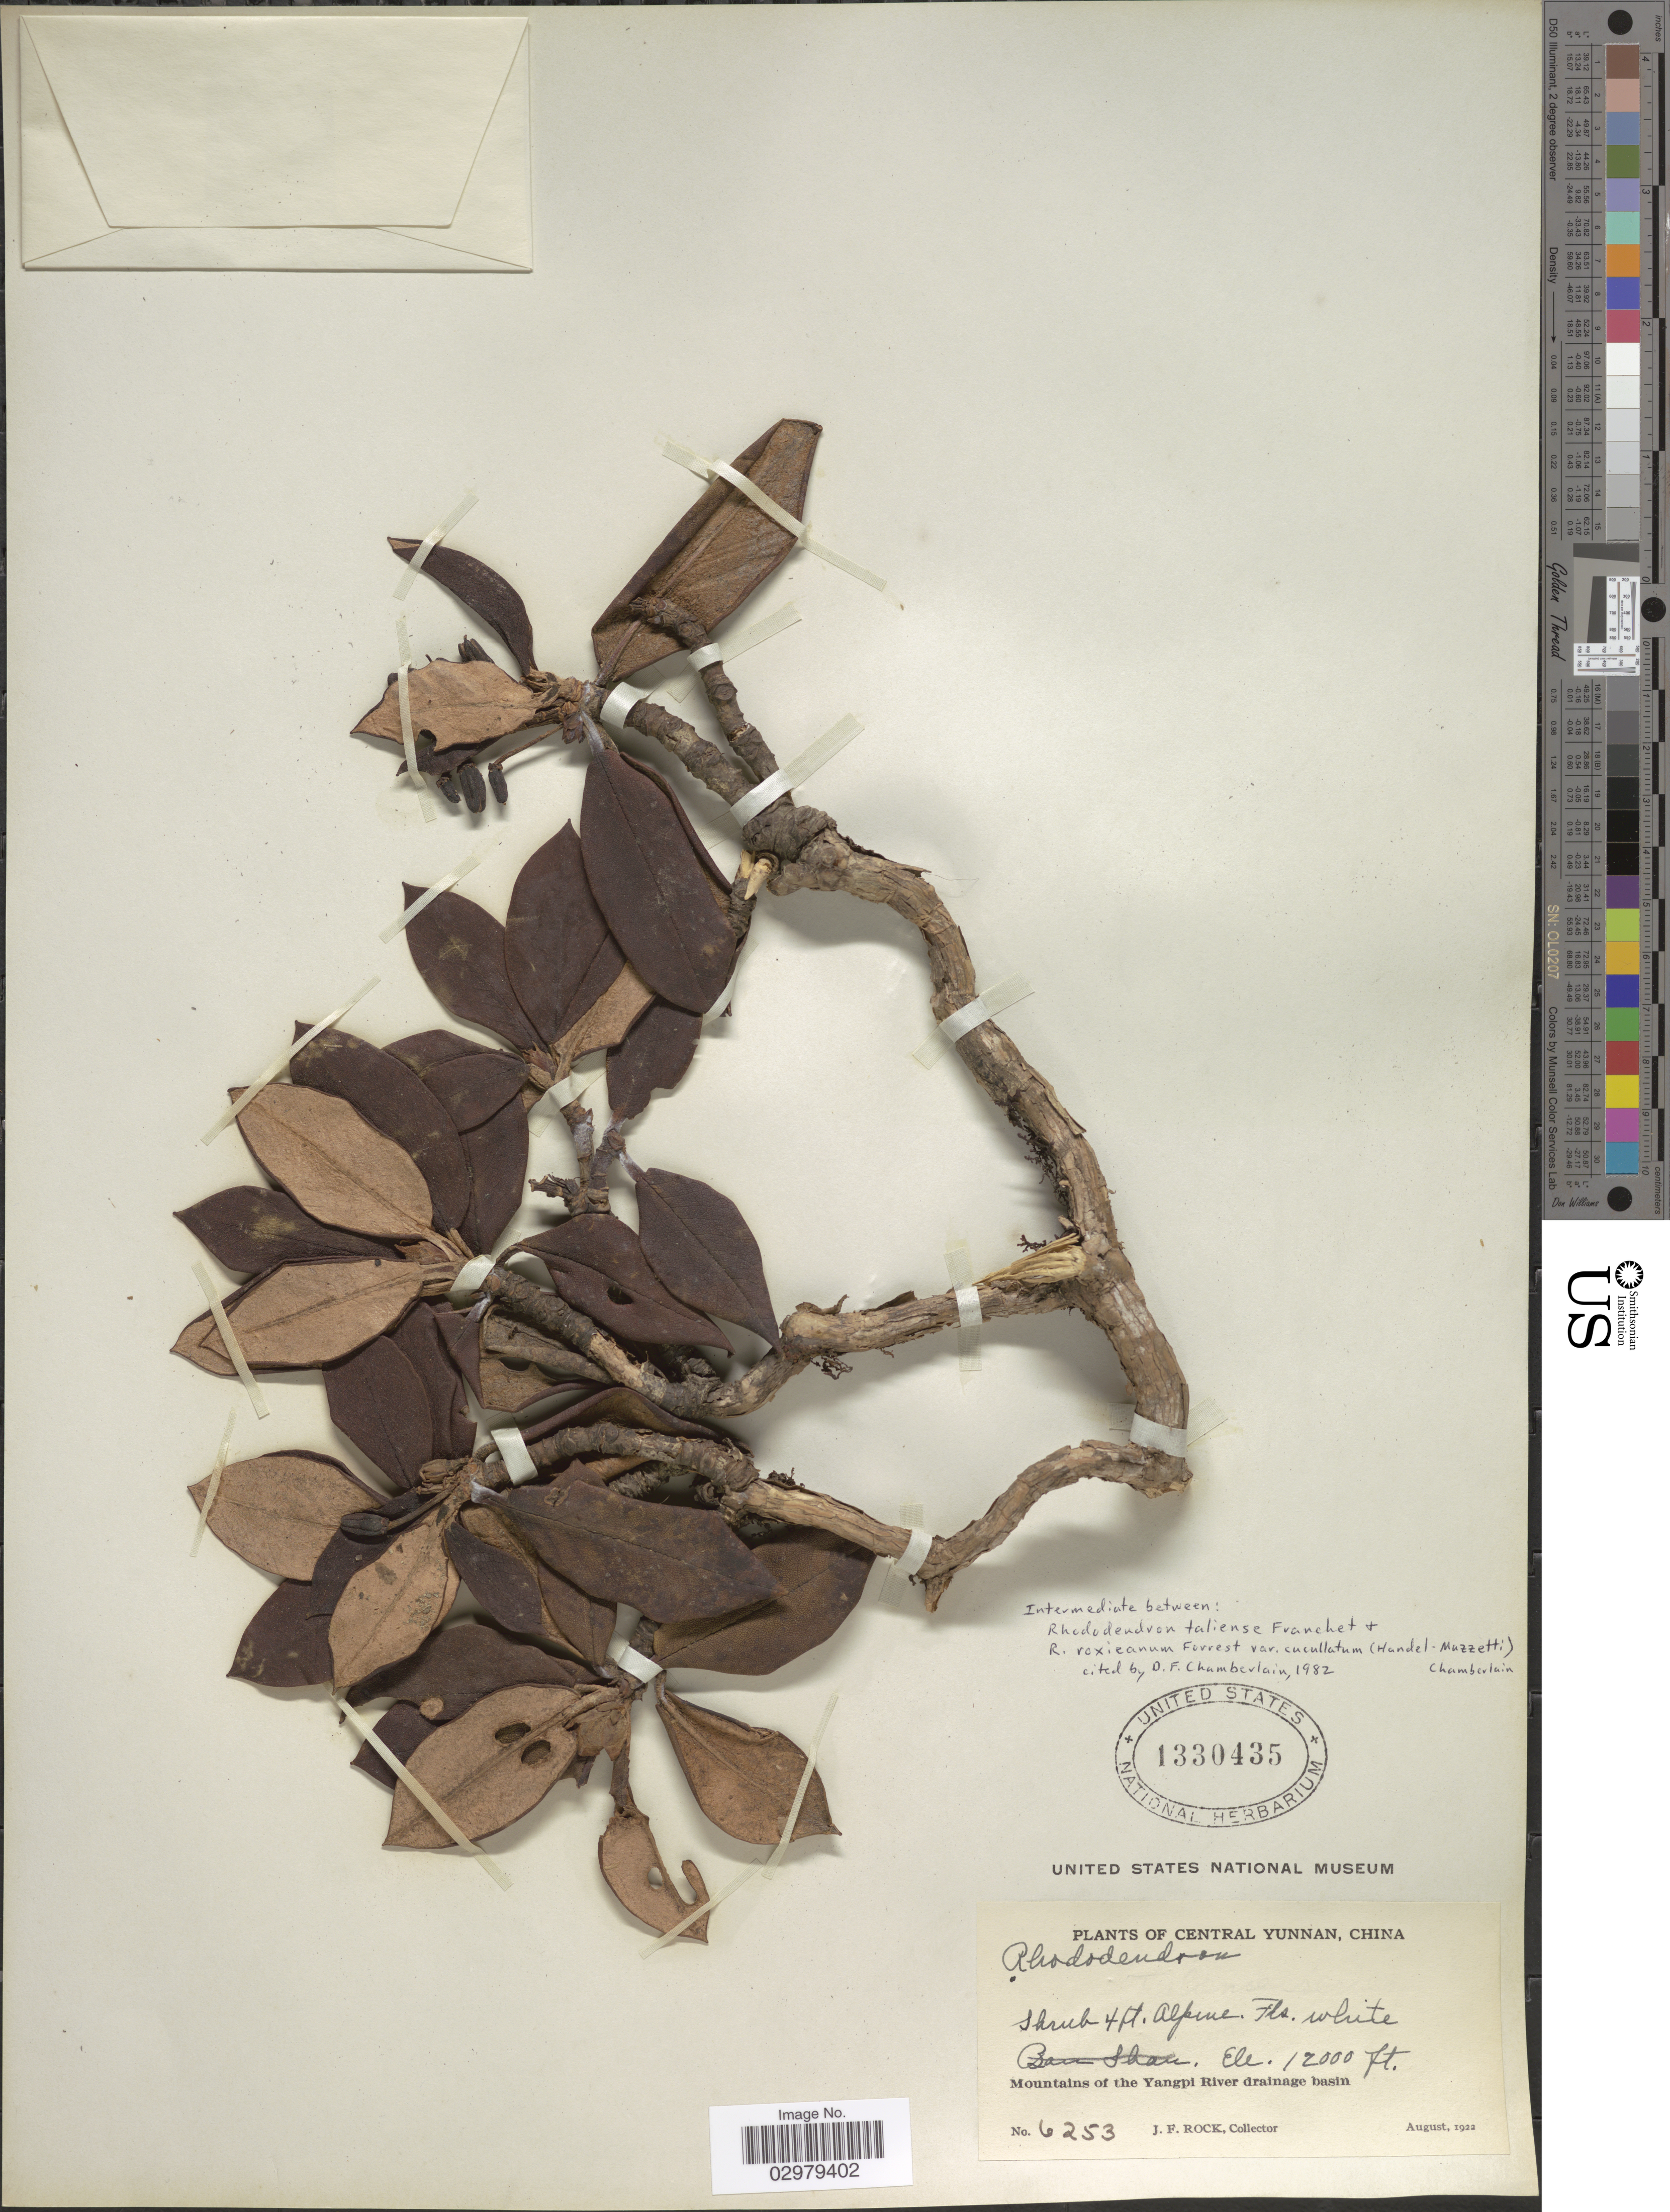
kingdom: Plantae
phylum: Tracheophyta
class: Magnoliopsida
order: Ericales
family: Ericaceae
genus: Rhododendron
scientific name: Rhododendron sp.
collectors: J. Rock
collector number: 6253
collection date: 1922-08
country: China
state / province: Yunnan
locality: Central Yunnan. Mountains of the Yangpi River drainage basin.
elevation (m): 3658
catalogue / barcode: US 1330435